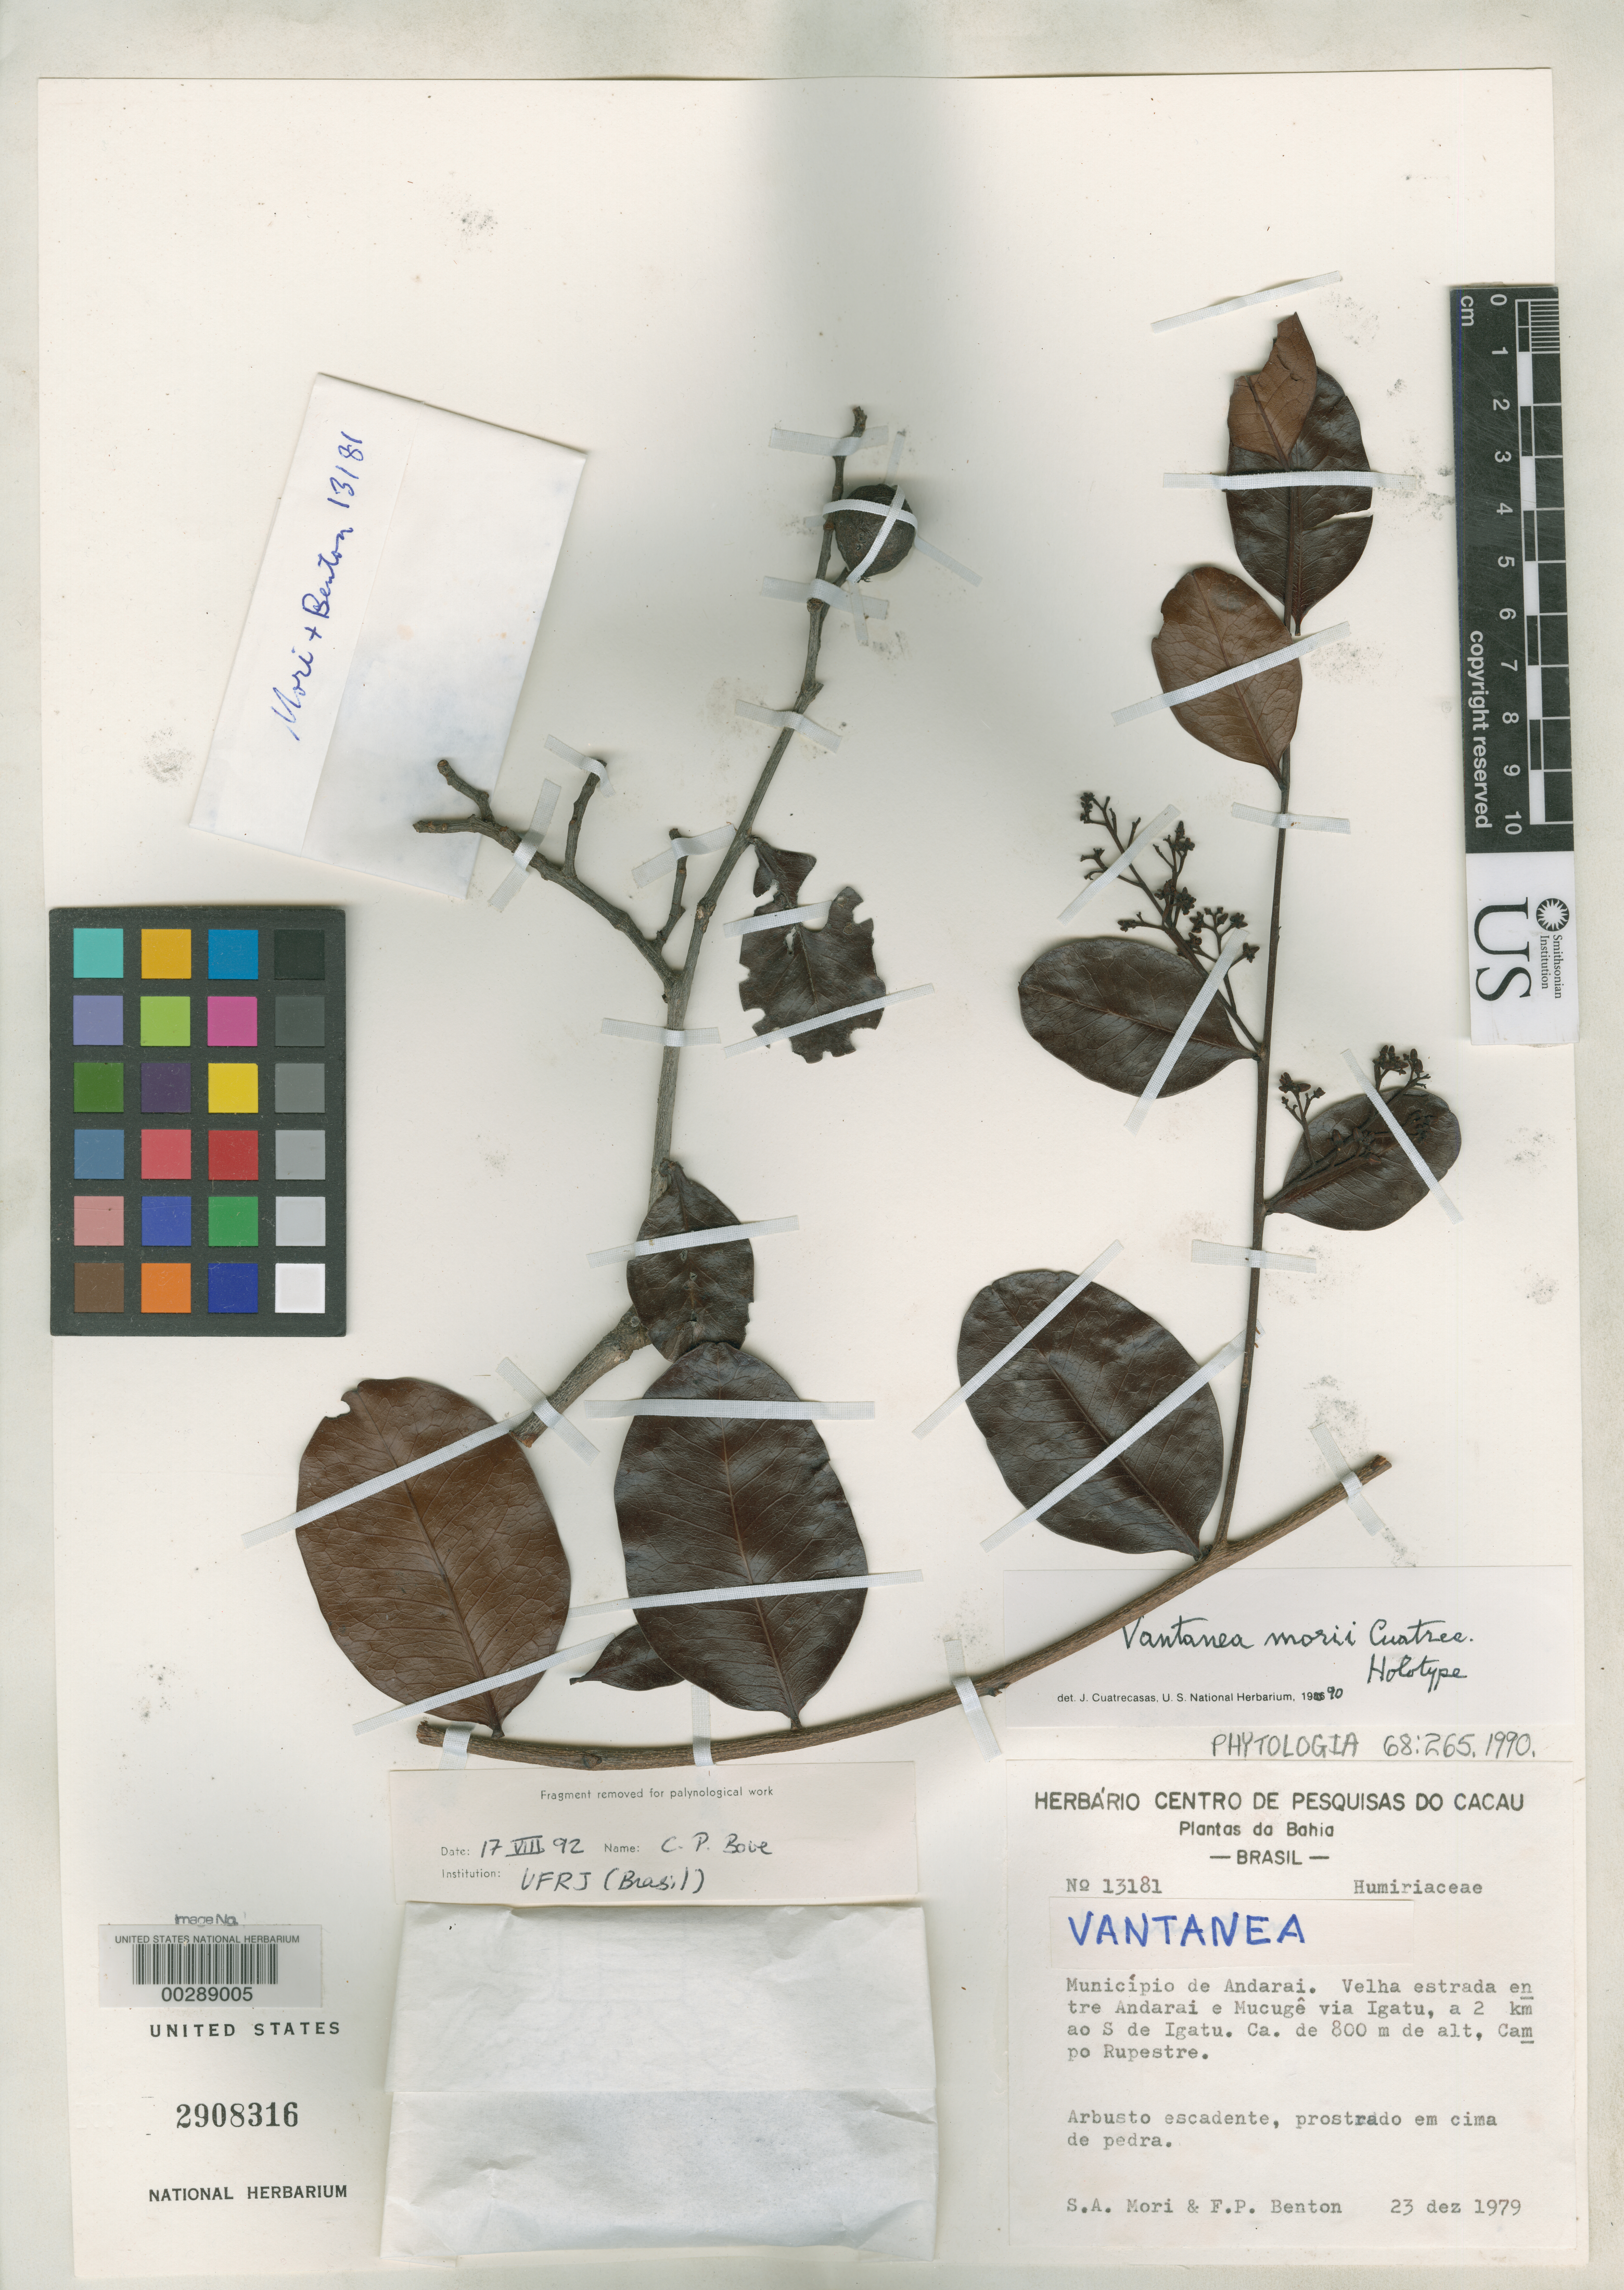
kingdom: Plantae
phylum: Tracheophyta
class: Magnoliopsida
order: Malpighiales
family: Humiriaceae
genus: Vantanea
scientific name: Vantanea morii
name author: Cuatrec.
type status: Holotype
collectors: S. Mori & F. Benton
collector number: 13181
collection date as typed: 23 Dec 1979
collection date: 1979-12-23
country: Brazil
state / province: Bahia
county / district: Andarai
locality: Velha estrada between Andarai and Mucuge via Igatu, 2 km S of Igatu, campo rupestre.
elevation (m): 800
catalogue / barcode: US 2908316